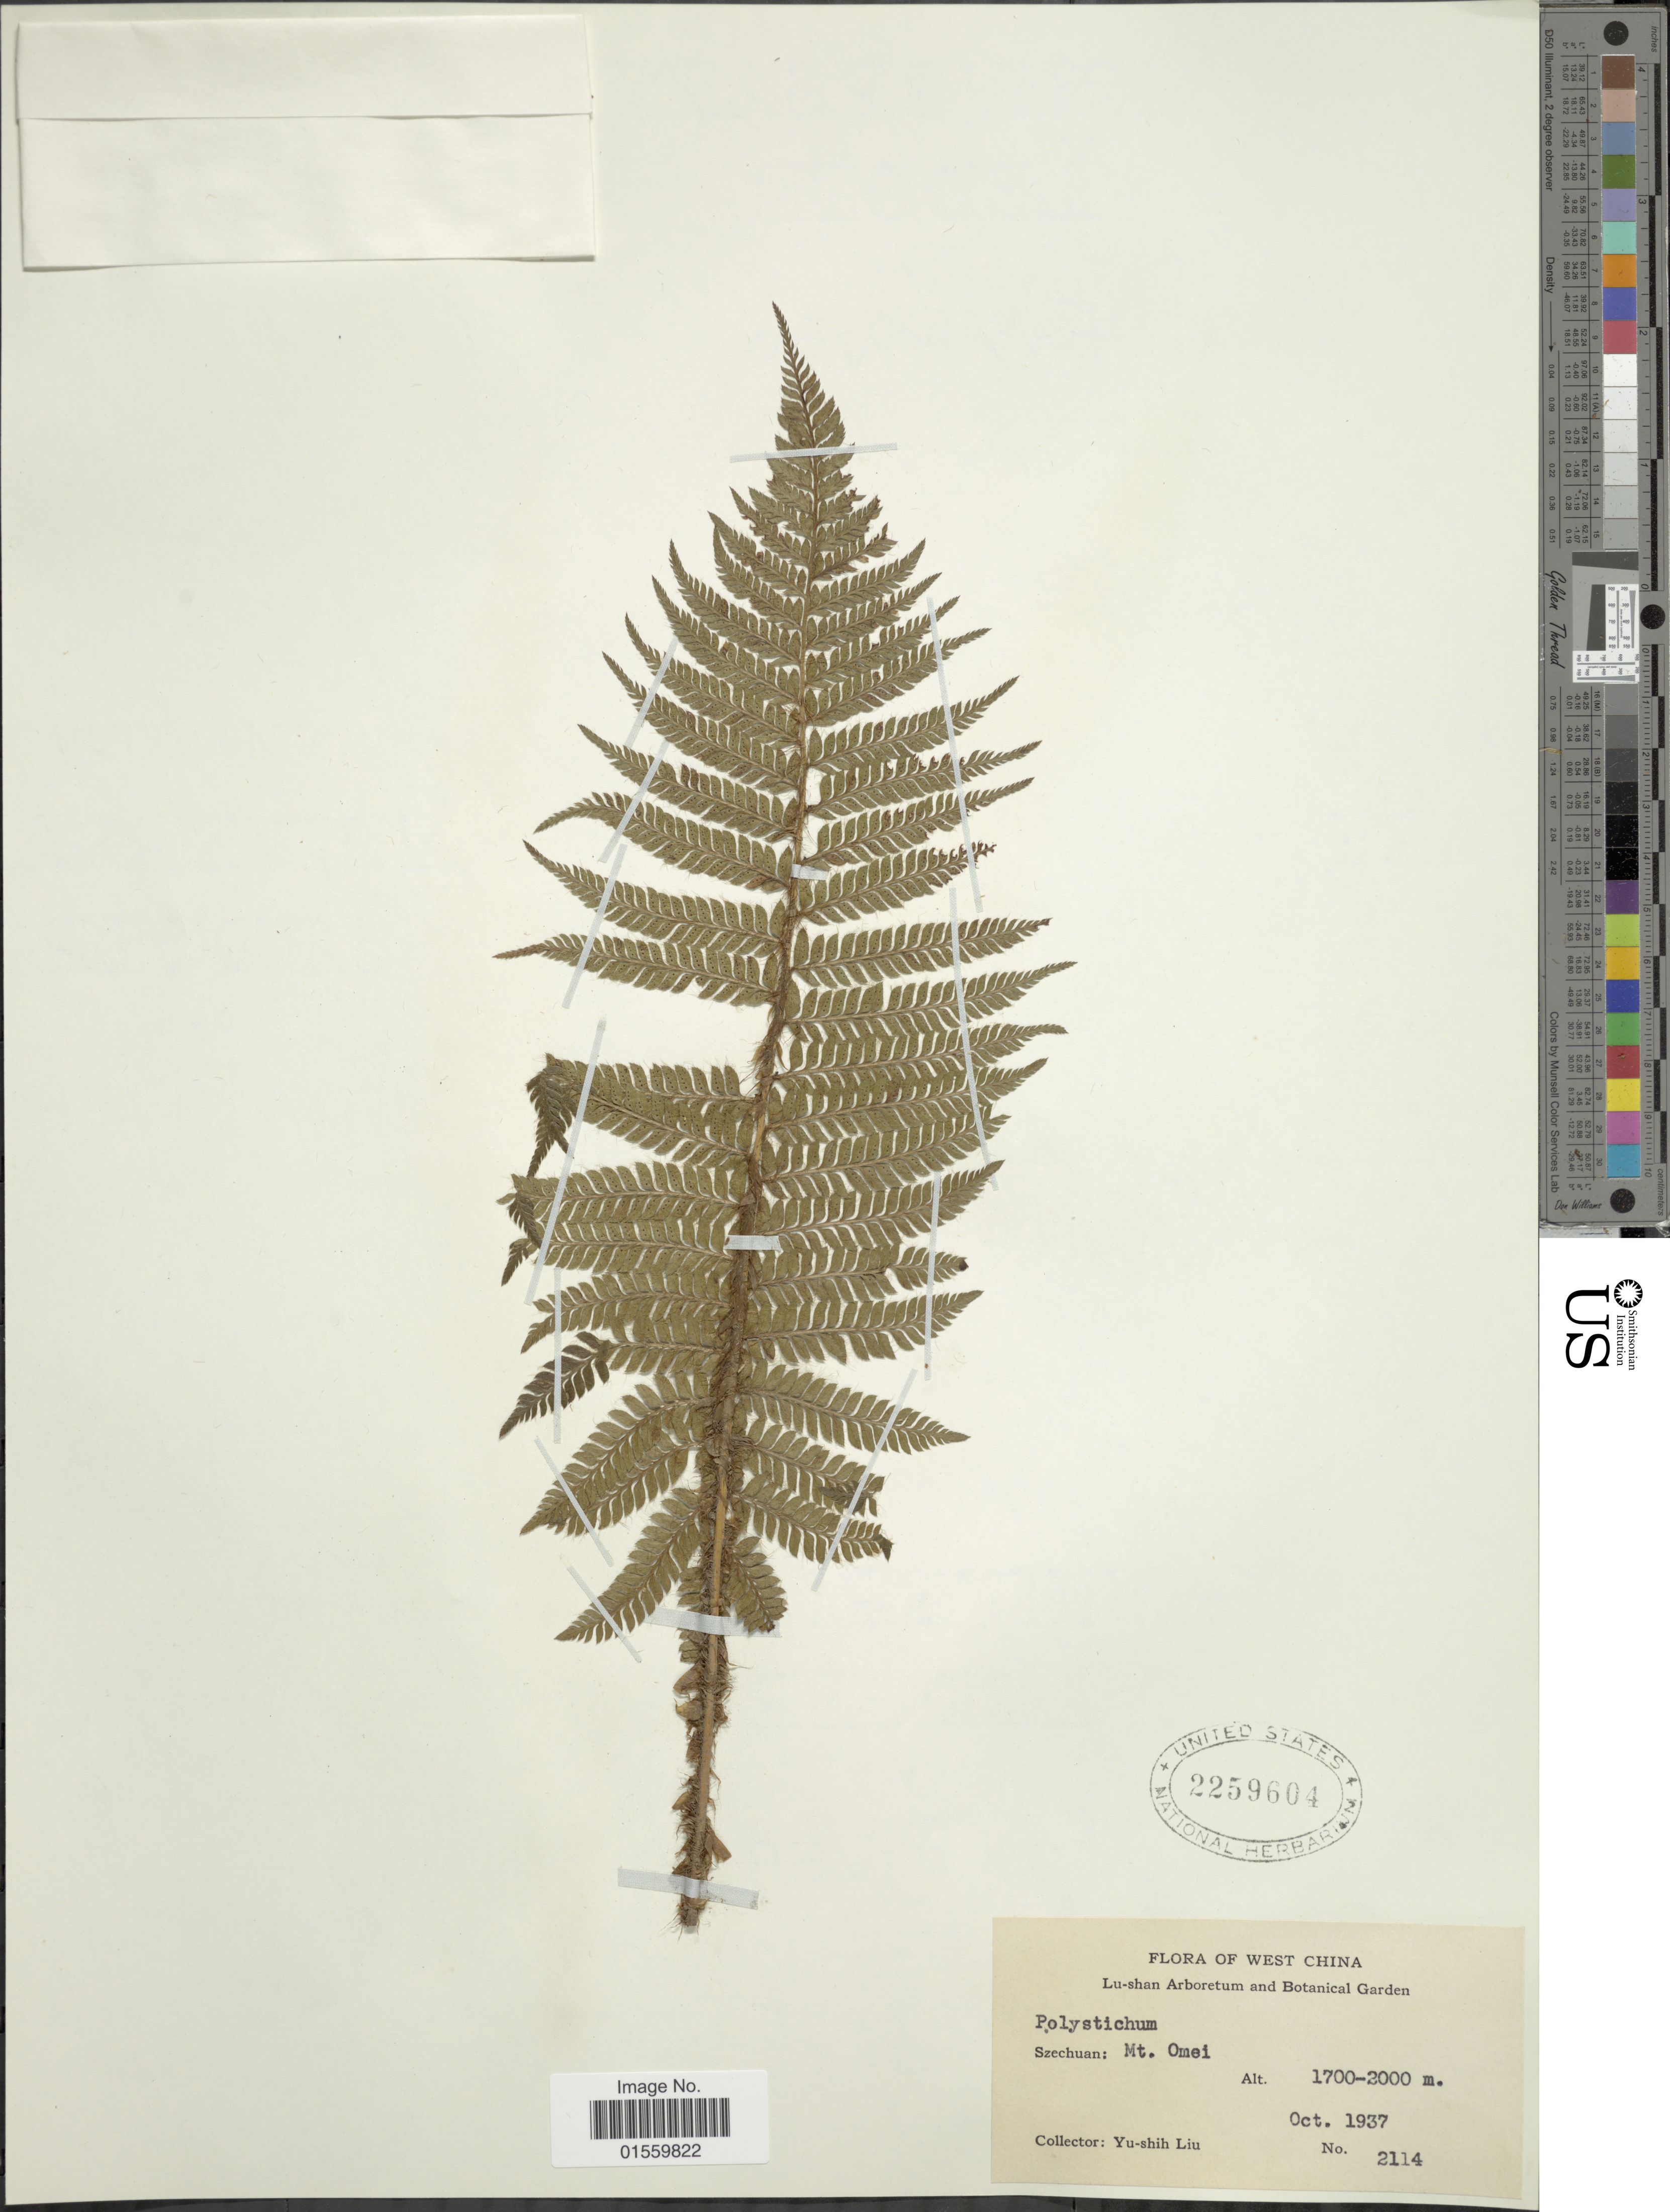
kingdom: Plantae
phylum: Tracheophyta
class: Polypodiopsida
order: Polypodiales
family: Dryopteridaceae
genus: Polystichum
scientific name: Polystichum sp.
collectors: Y.-S. Liu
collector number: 2114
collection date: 1937-10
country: China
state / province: Sichuan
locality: West China, Szrchuan: Mt. Omei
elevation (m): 1700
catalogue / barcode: US 2259604